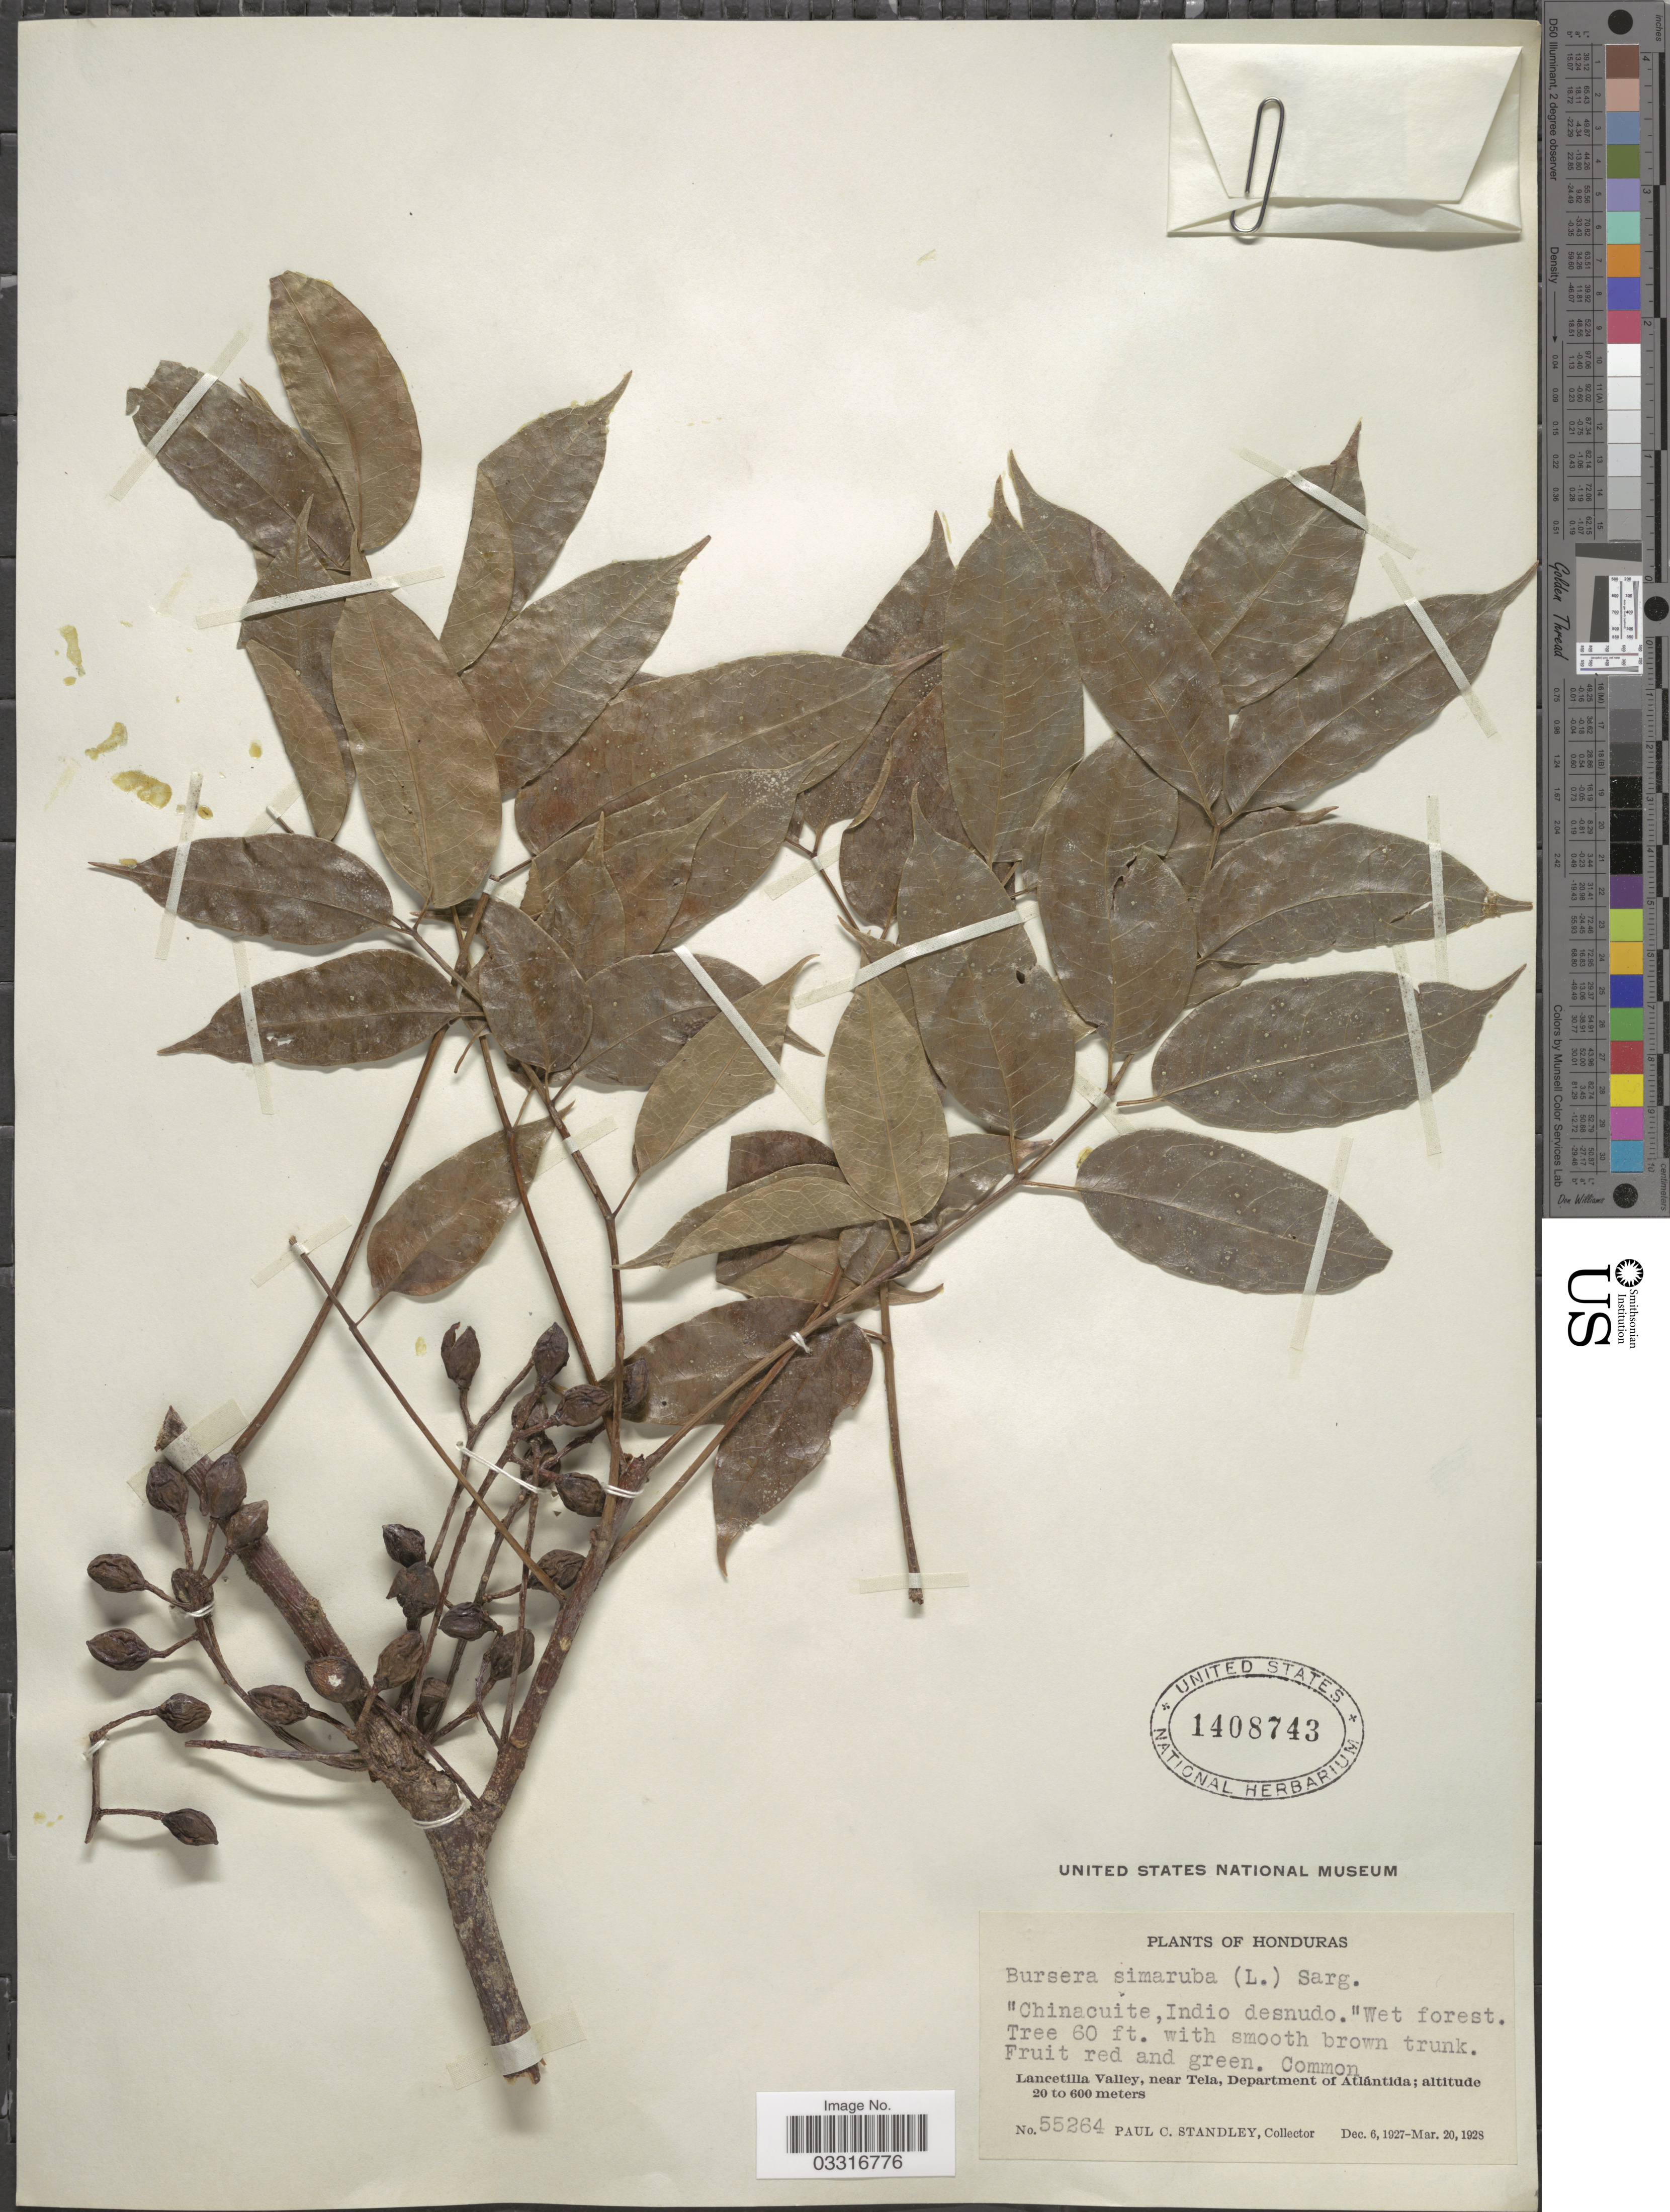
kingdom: Plantae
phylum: Tracheophyta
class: Magnoliopsida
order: Sapindales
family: Burseraceae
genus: Bursera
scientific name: Bursera simaruba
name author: (L.) Sarg.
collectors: P. C. Standley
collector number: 55264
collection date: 1927-12-06/1928-03-20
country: Honduras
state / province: Atlántida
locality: Lancetilla Valley, near Tela, Department of Atlántida.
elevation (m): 20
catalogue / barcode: US 1408743